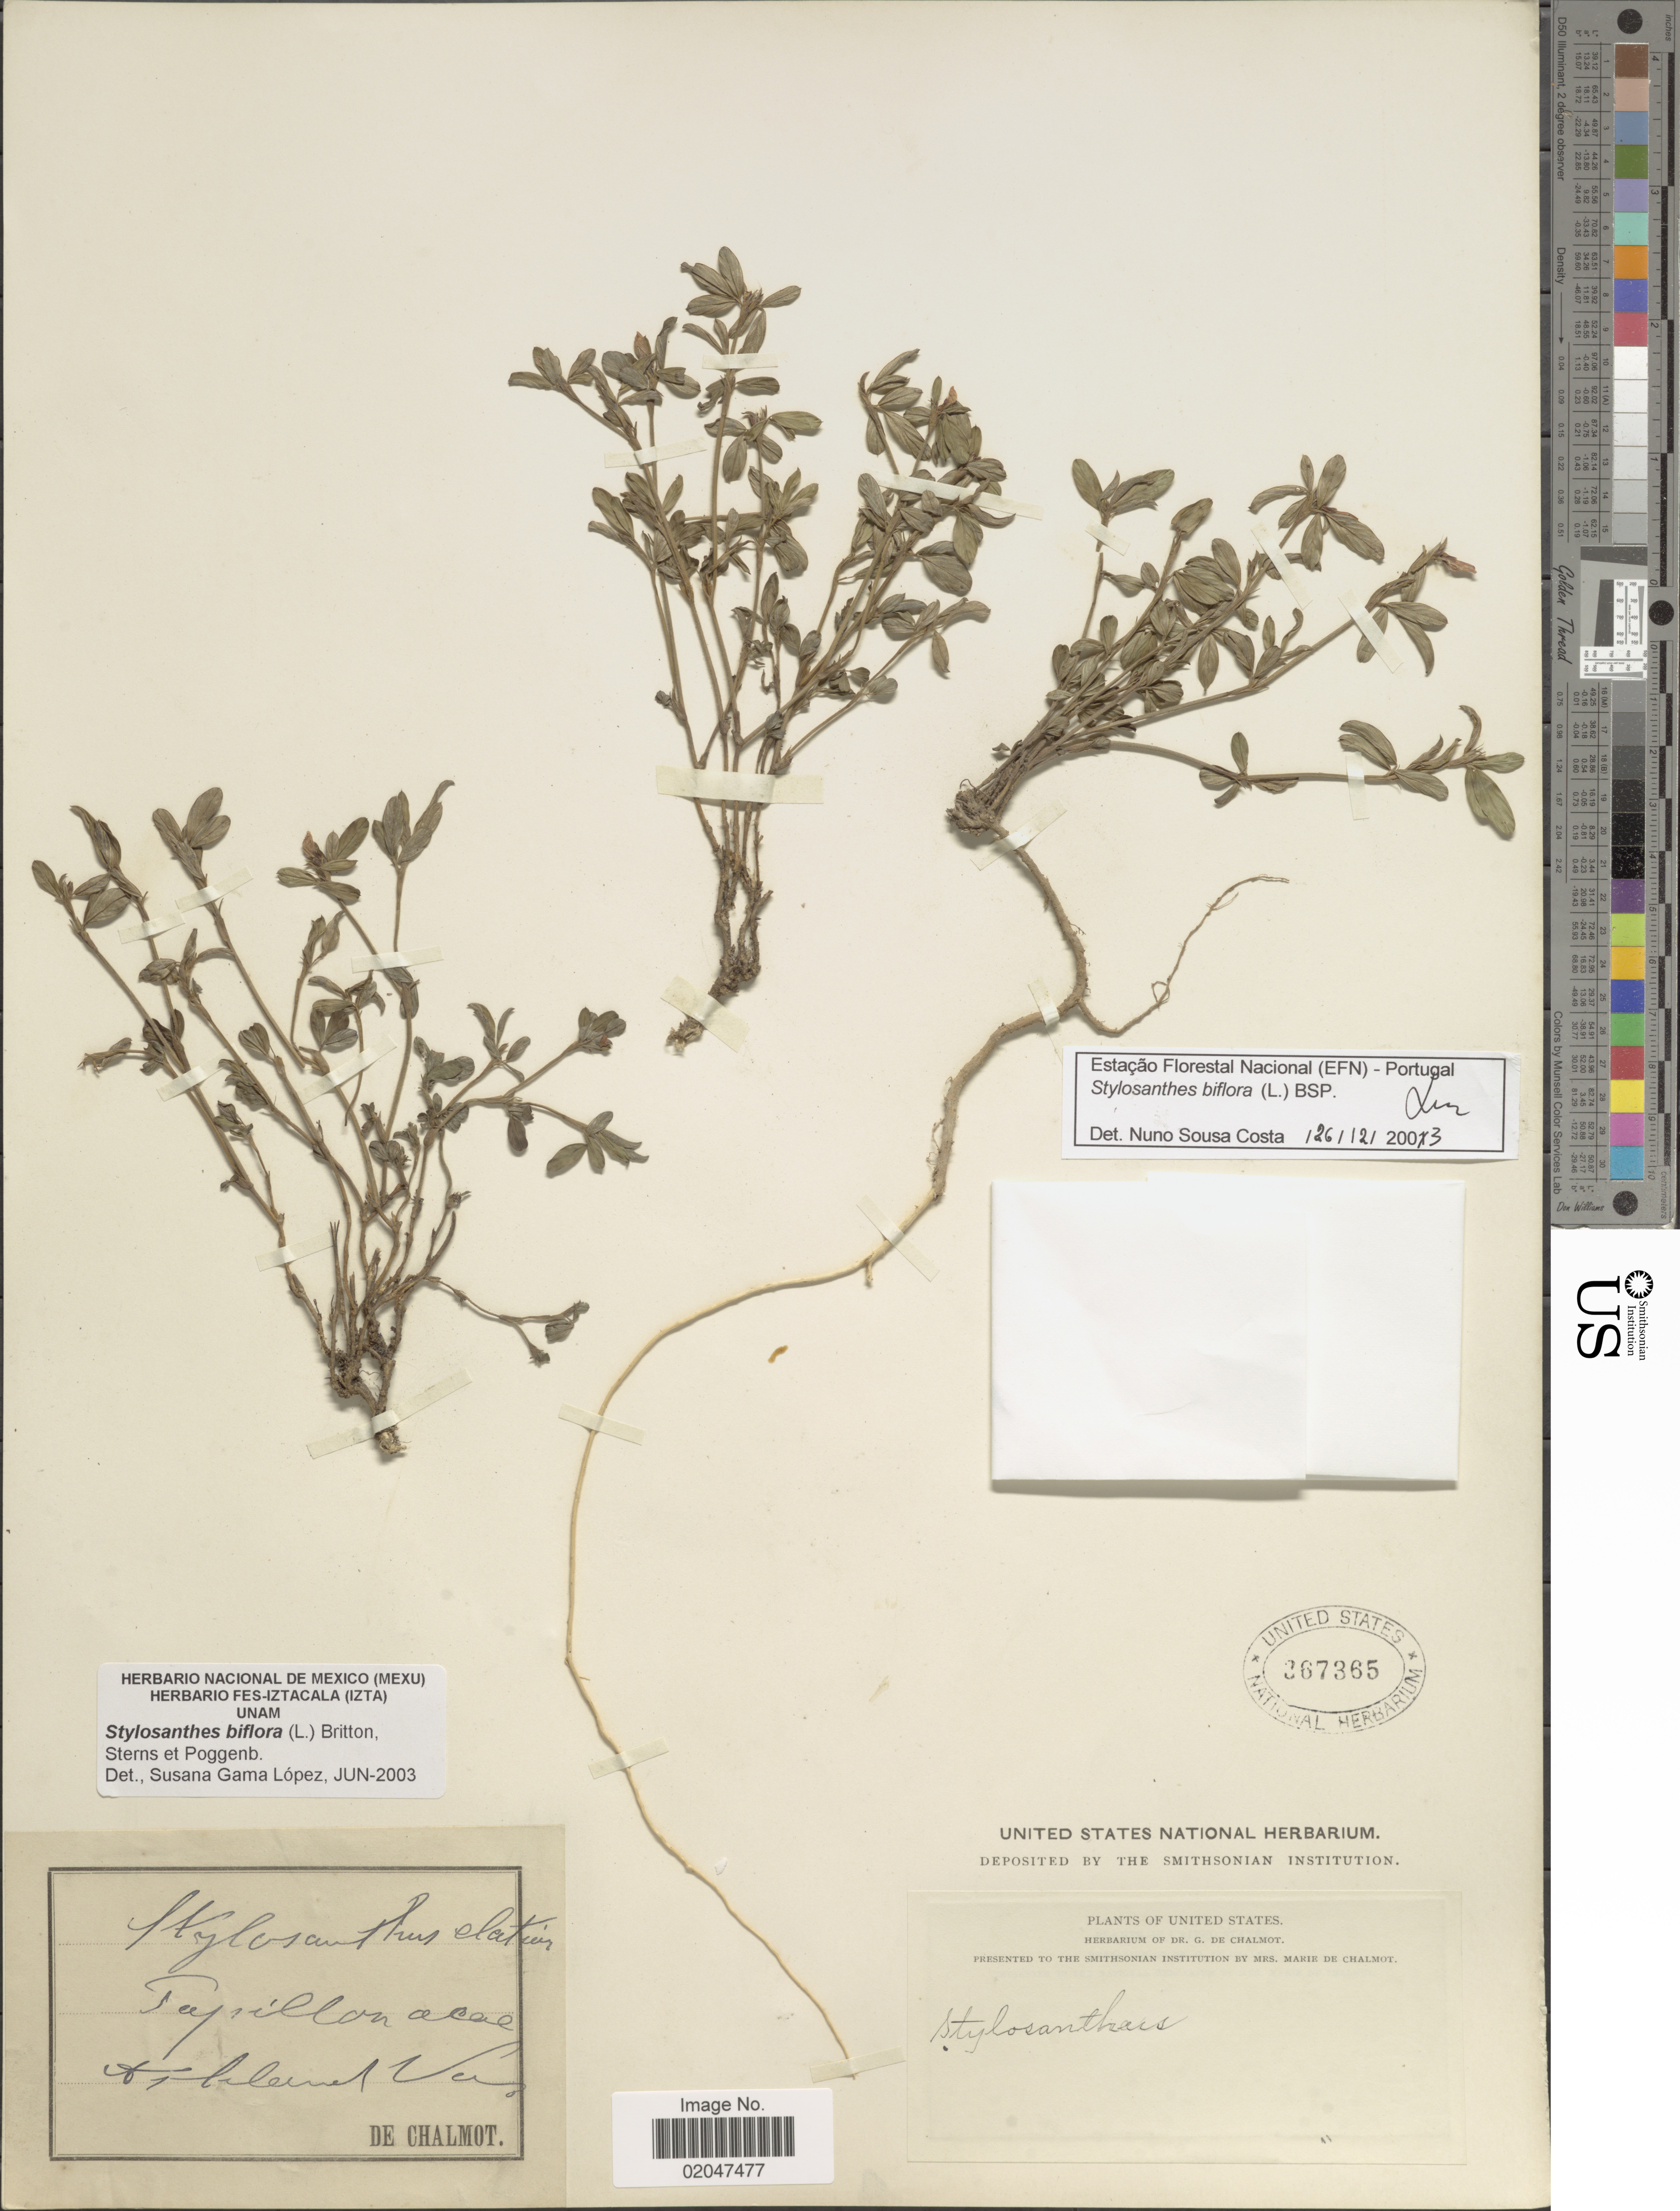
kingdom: Plantae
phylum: Tracheophyta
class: Magnoliopsida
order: Fabales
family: Fabaceae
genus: Stylosanthes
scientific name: Stylosanthes biflora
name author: (L.) Britton et al.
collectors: G. de Chalmot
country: United States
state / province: Virginia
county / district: Hanover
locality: Ashland.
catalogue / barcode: US 367365